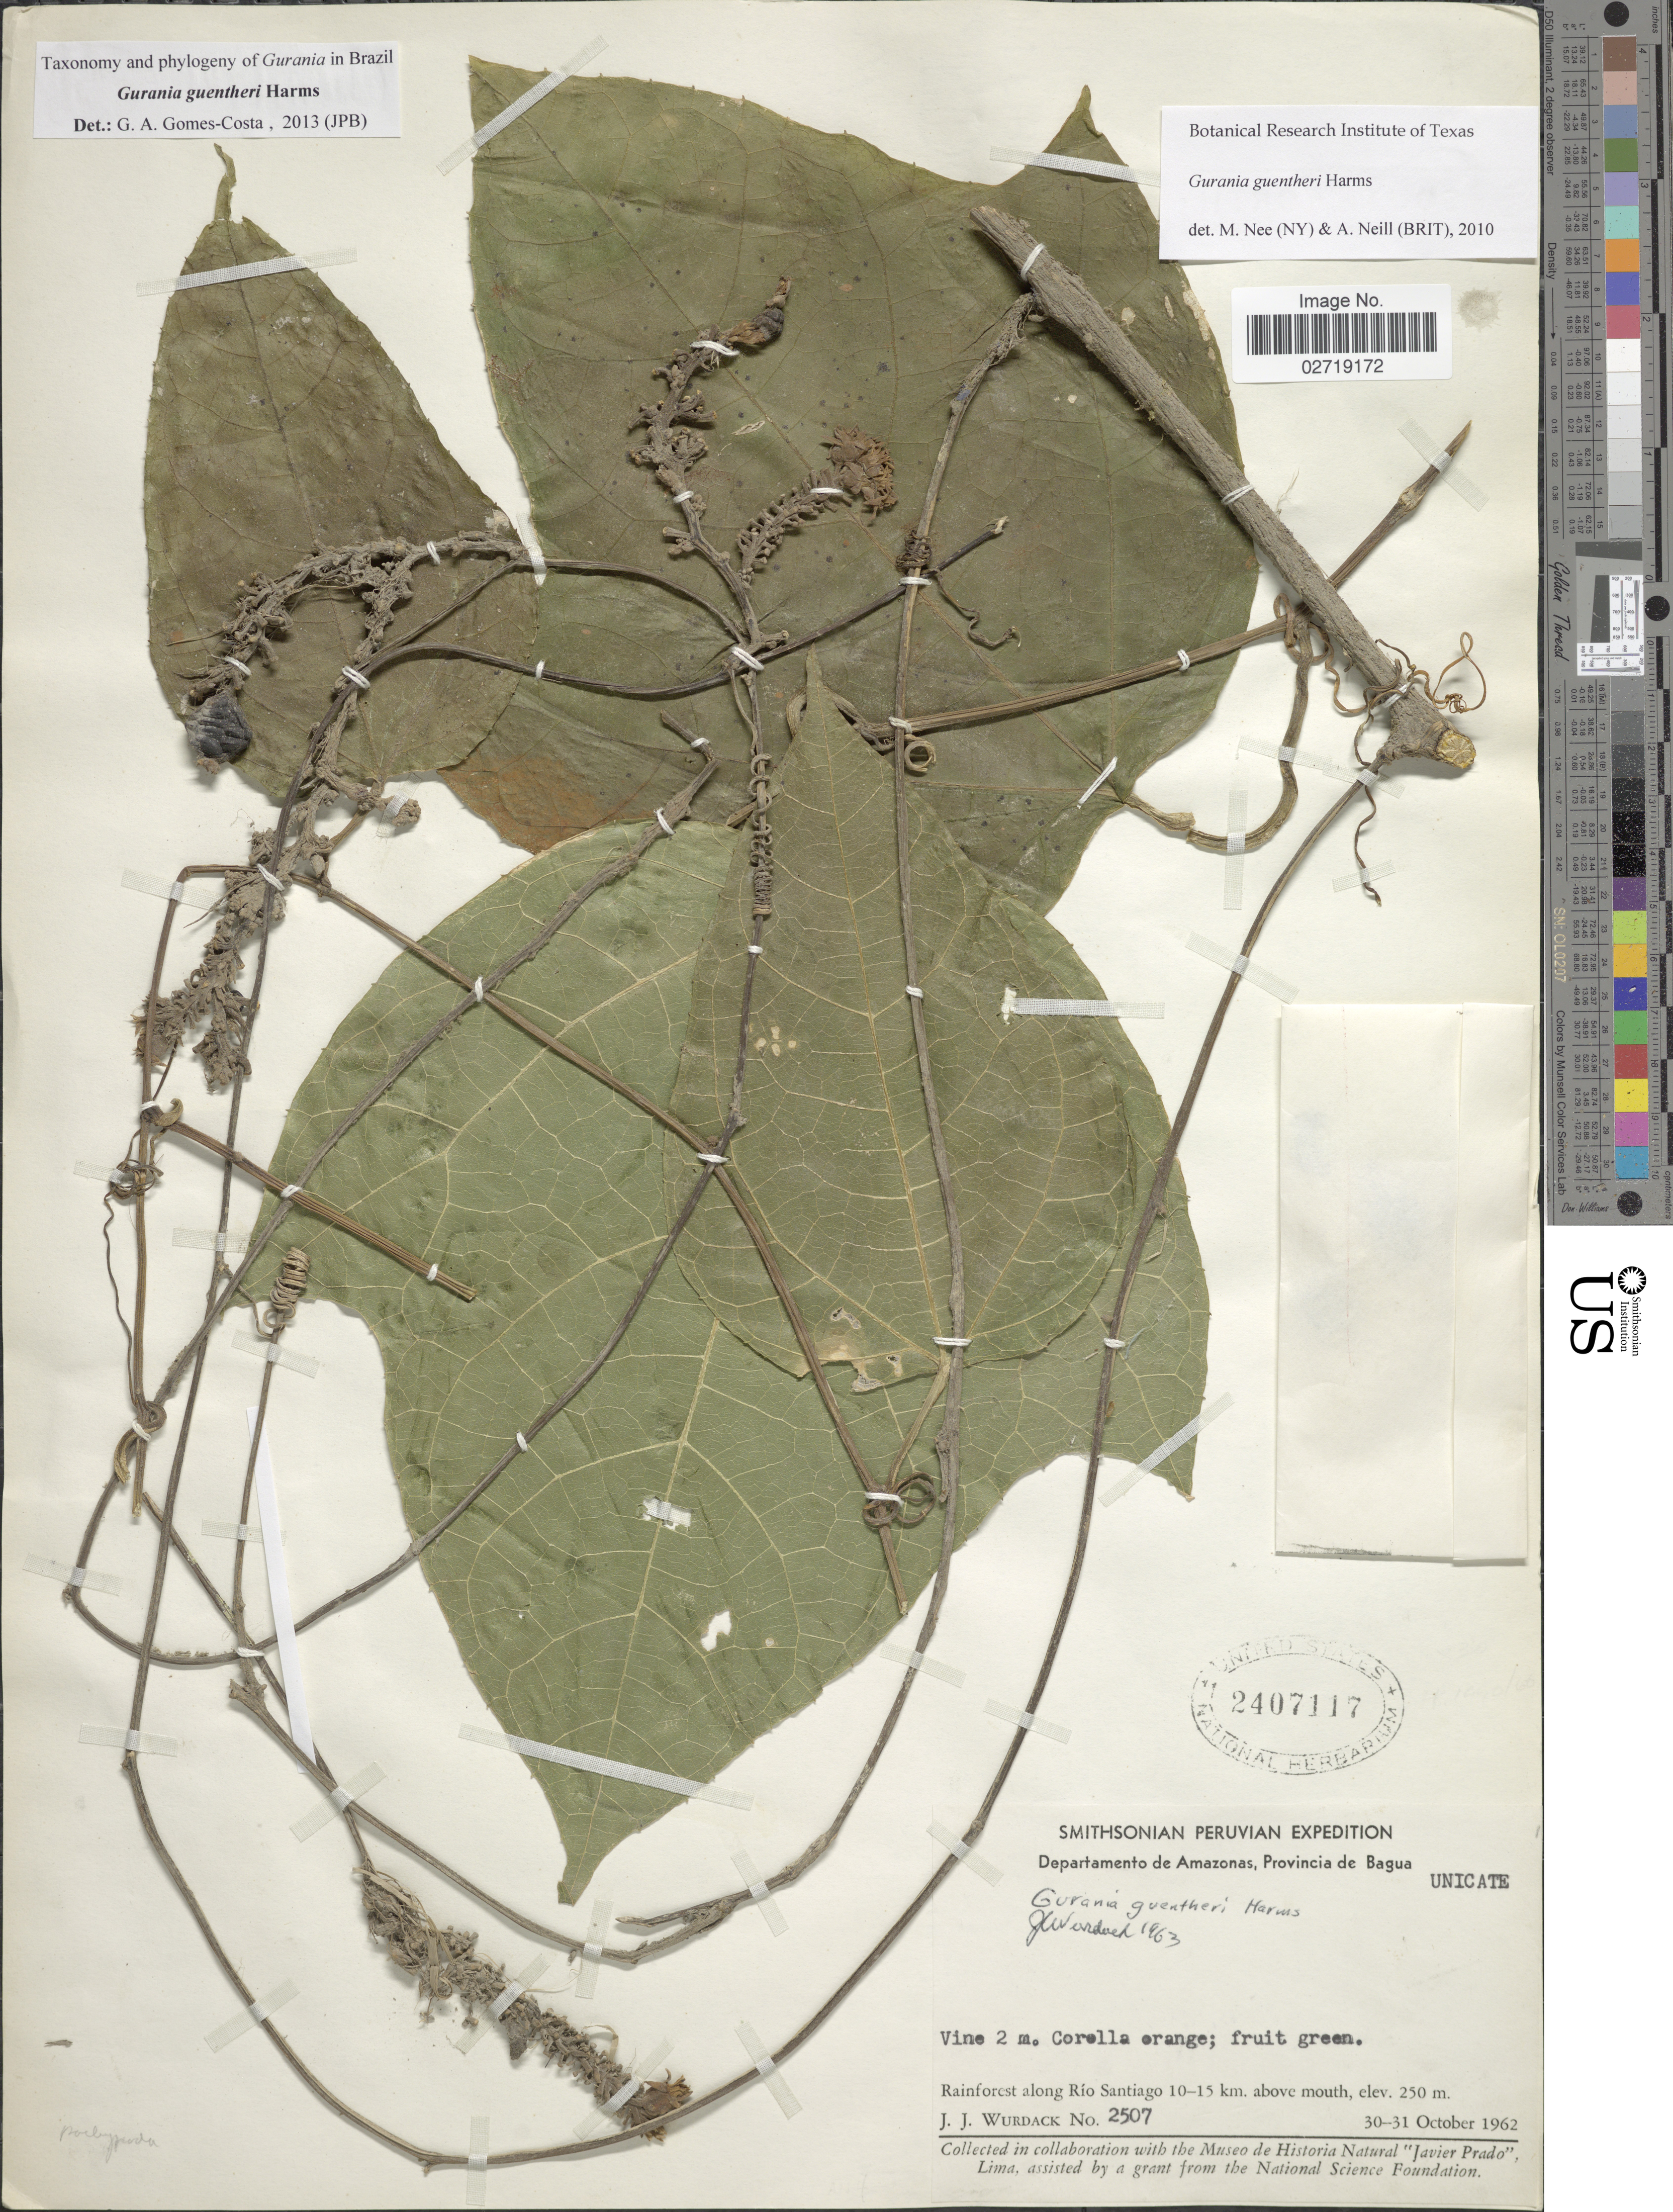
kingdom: Plantae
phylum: Tracheophyta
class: Magnoliopsida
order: Cucurbitales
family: Cucurbitaceae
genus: Gurania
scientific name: Gurania guentheri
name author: Harms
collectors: J. J. Wurdack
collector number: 2507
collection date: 1962-10-30/1962-10-31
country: Peru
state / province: Amazonas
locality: Provincia de Bagua. Along Rio Santiago 10-15 km. above mouth.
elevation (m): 250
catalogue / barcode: US 2407117